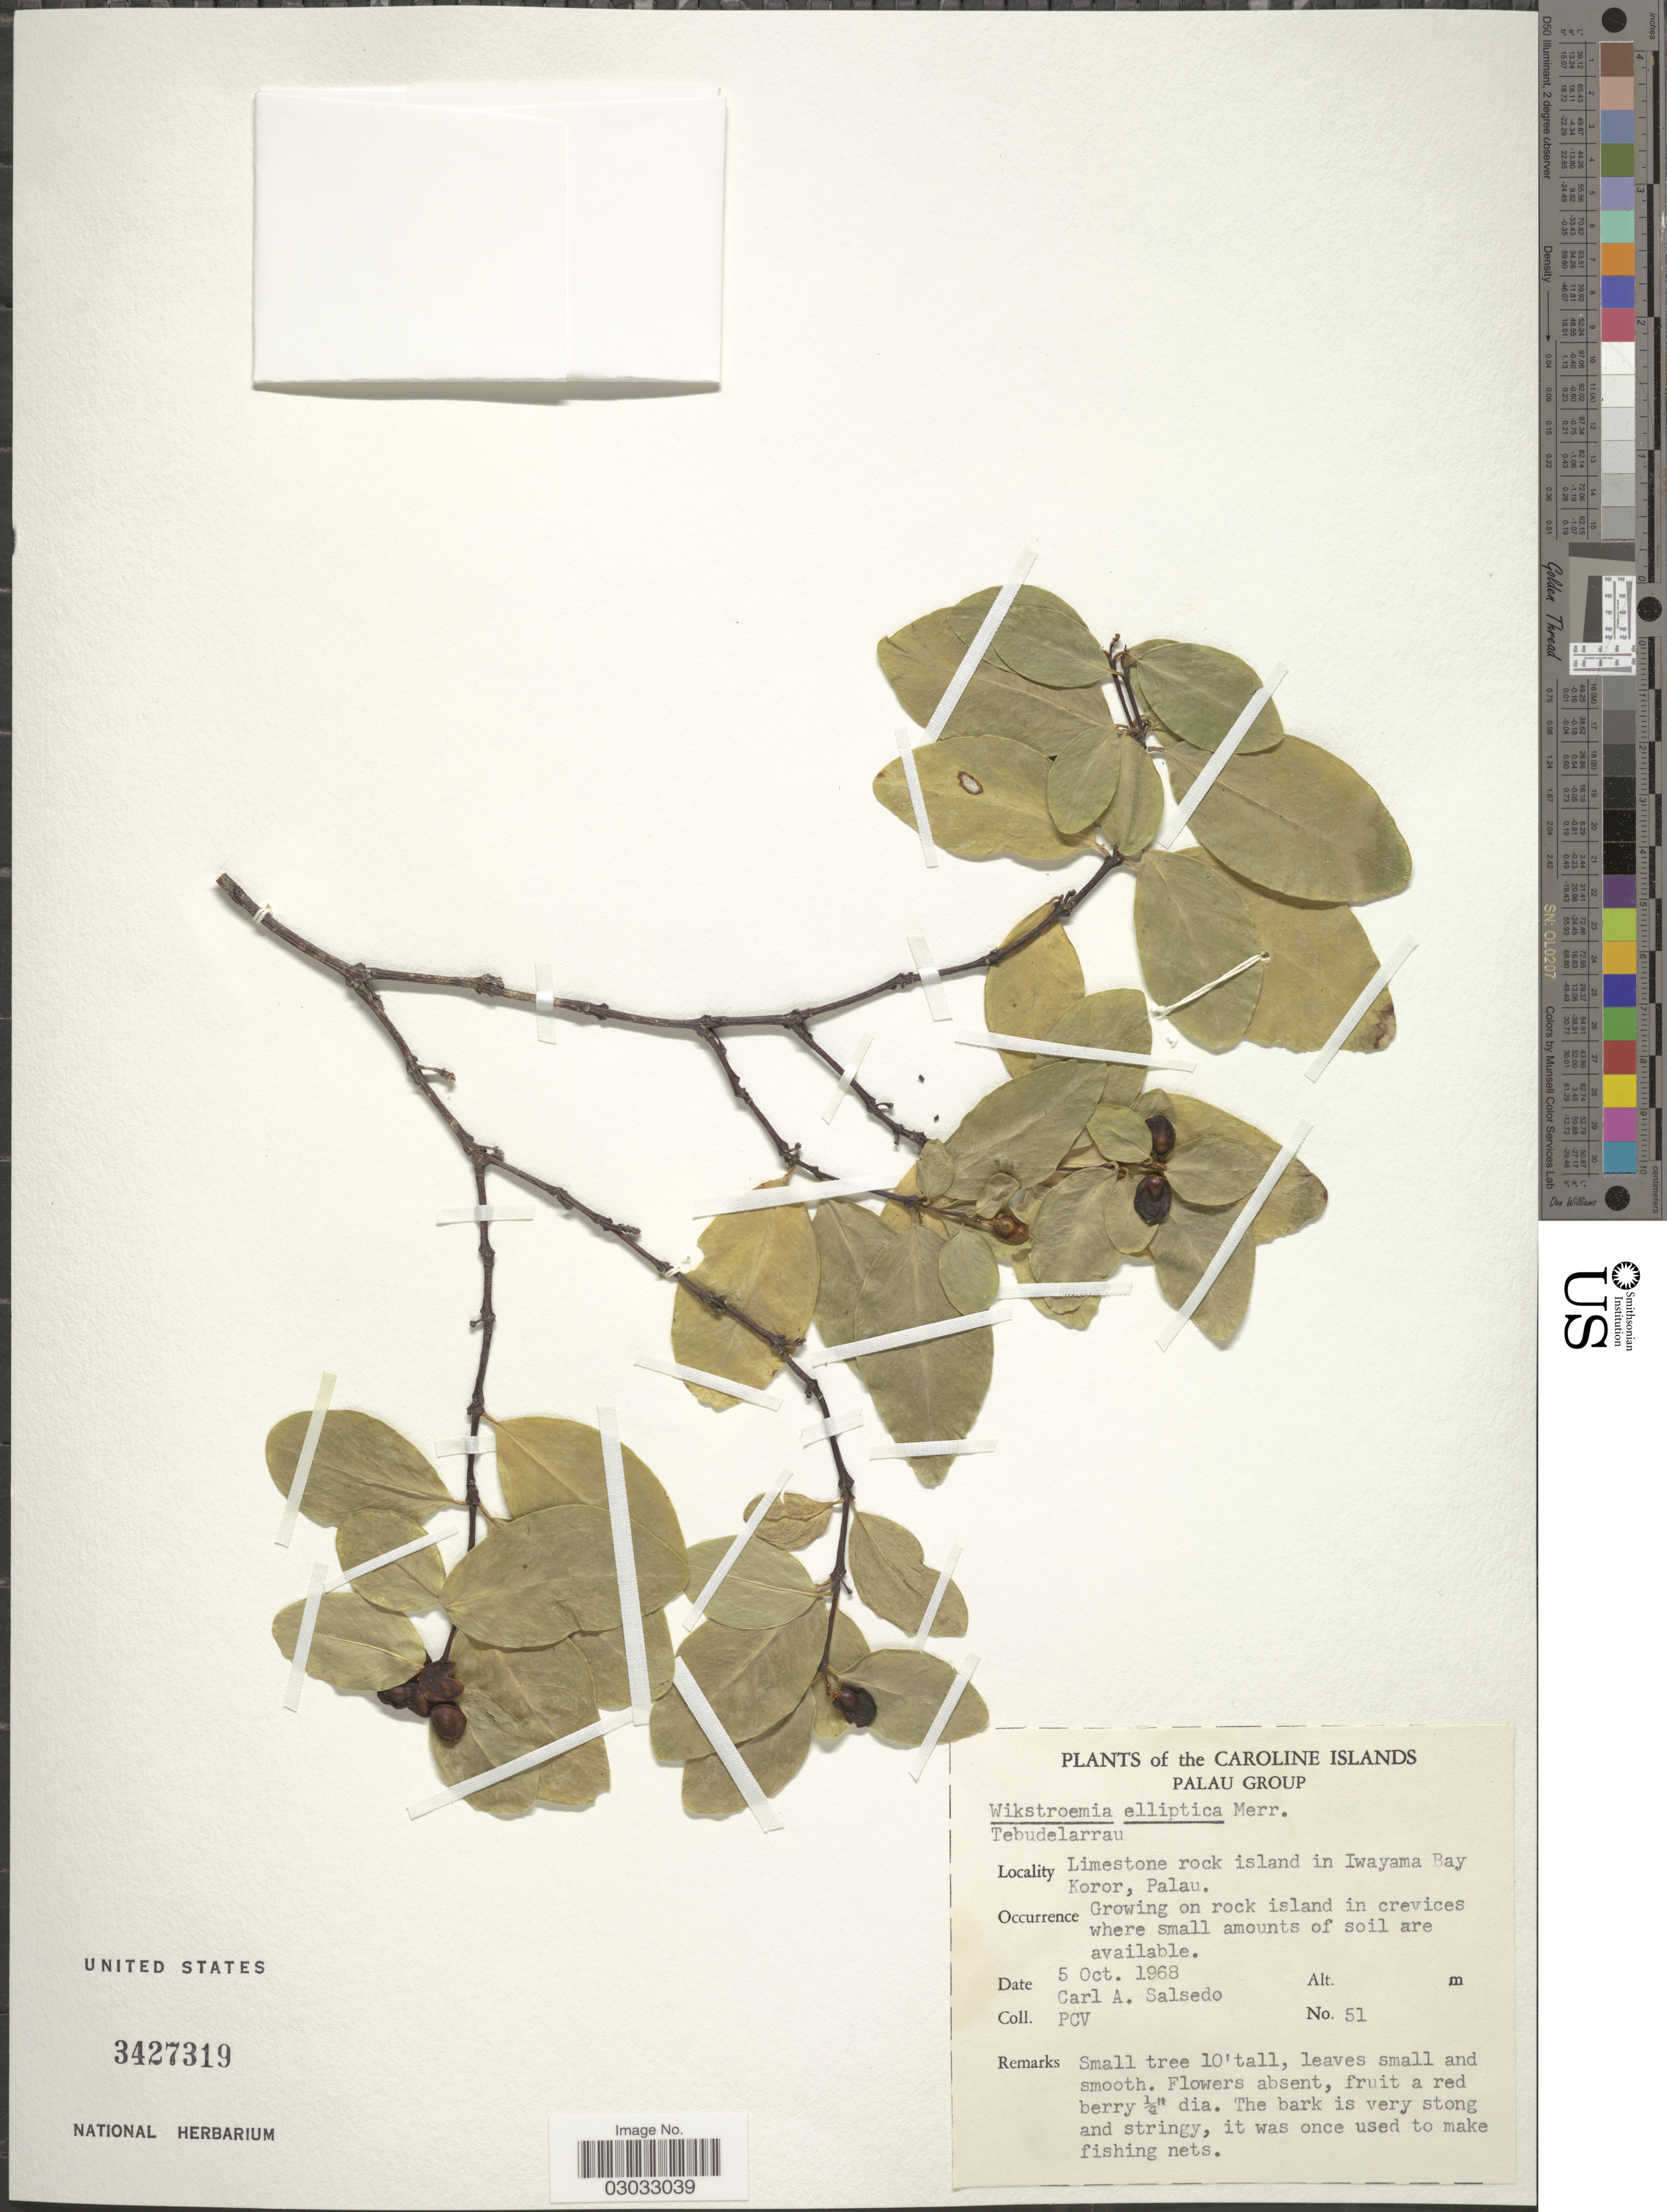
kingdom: Plantae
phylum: Tracheophyta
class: Magnoliopsida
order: Malvales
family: Thymelaeaceae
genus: Wikstroemia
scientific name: Wikstroemia elliptica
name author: Merr.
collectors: C.A. Salsedo & P. C. V.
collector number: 51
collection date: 1968-10-05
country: Palau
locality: The Caroline Islands, Palau Group, Limestone rock island in Iwayama Bay Koror, Palau.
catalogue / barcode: US 3427319